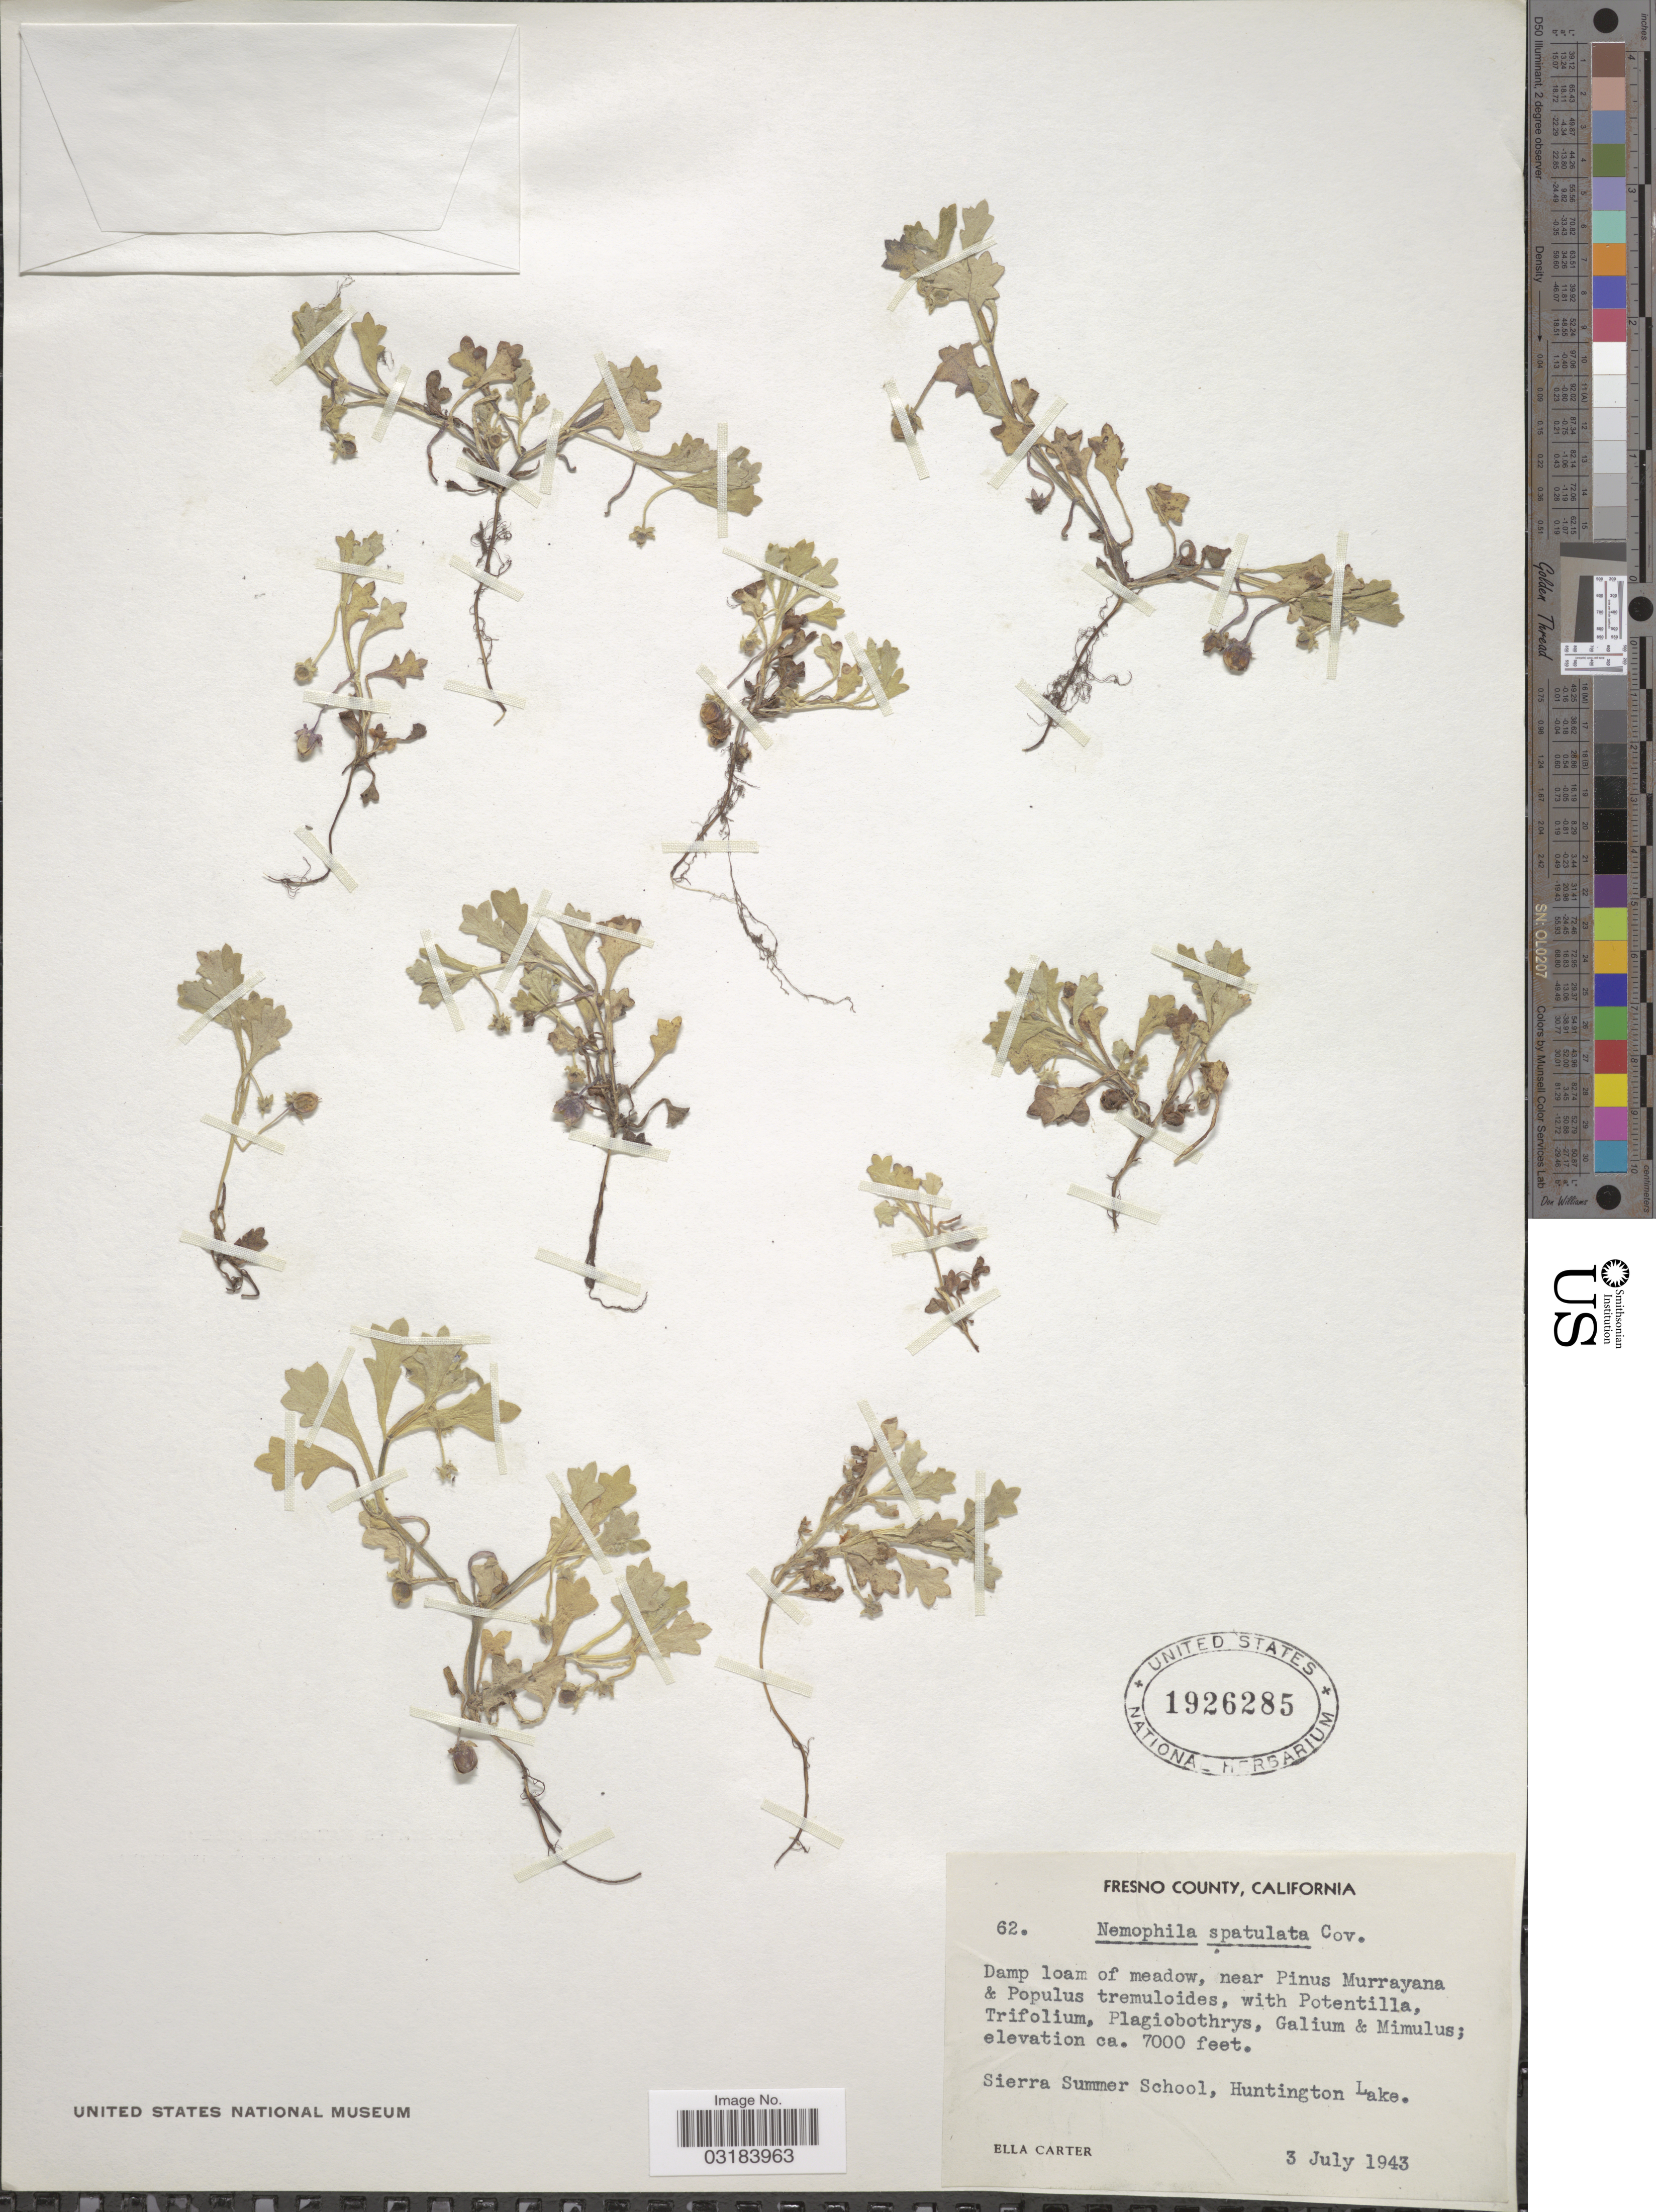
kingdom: Plantae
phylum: Tracheophyta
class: Magnoliopsida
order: Boraginales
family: Hydrophyllaceae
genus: Nemophila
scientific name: Nemophila spatulata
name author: Coville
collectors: E. Carter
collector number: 62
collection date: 1943-07-03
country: United States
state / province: California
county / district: Fresno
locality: Fresno County, Sierra Summer School, Huntington Lake.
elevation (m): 2134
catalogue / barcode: US 1926285